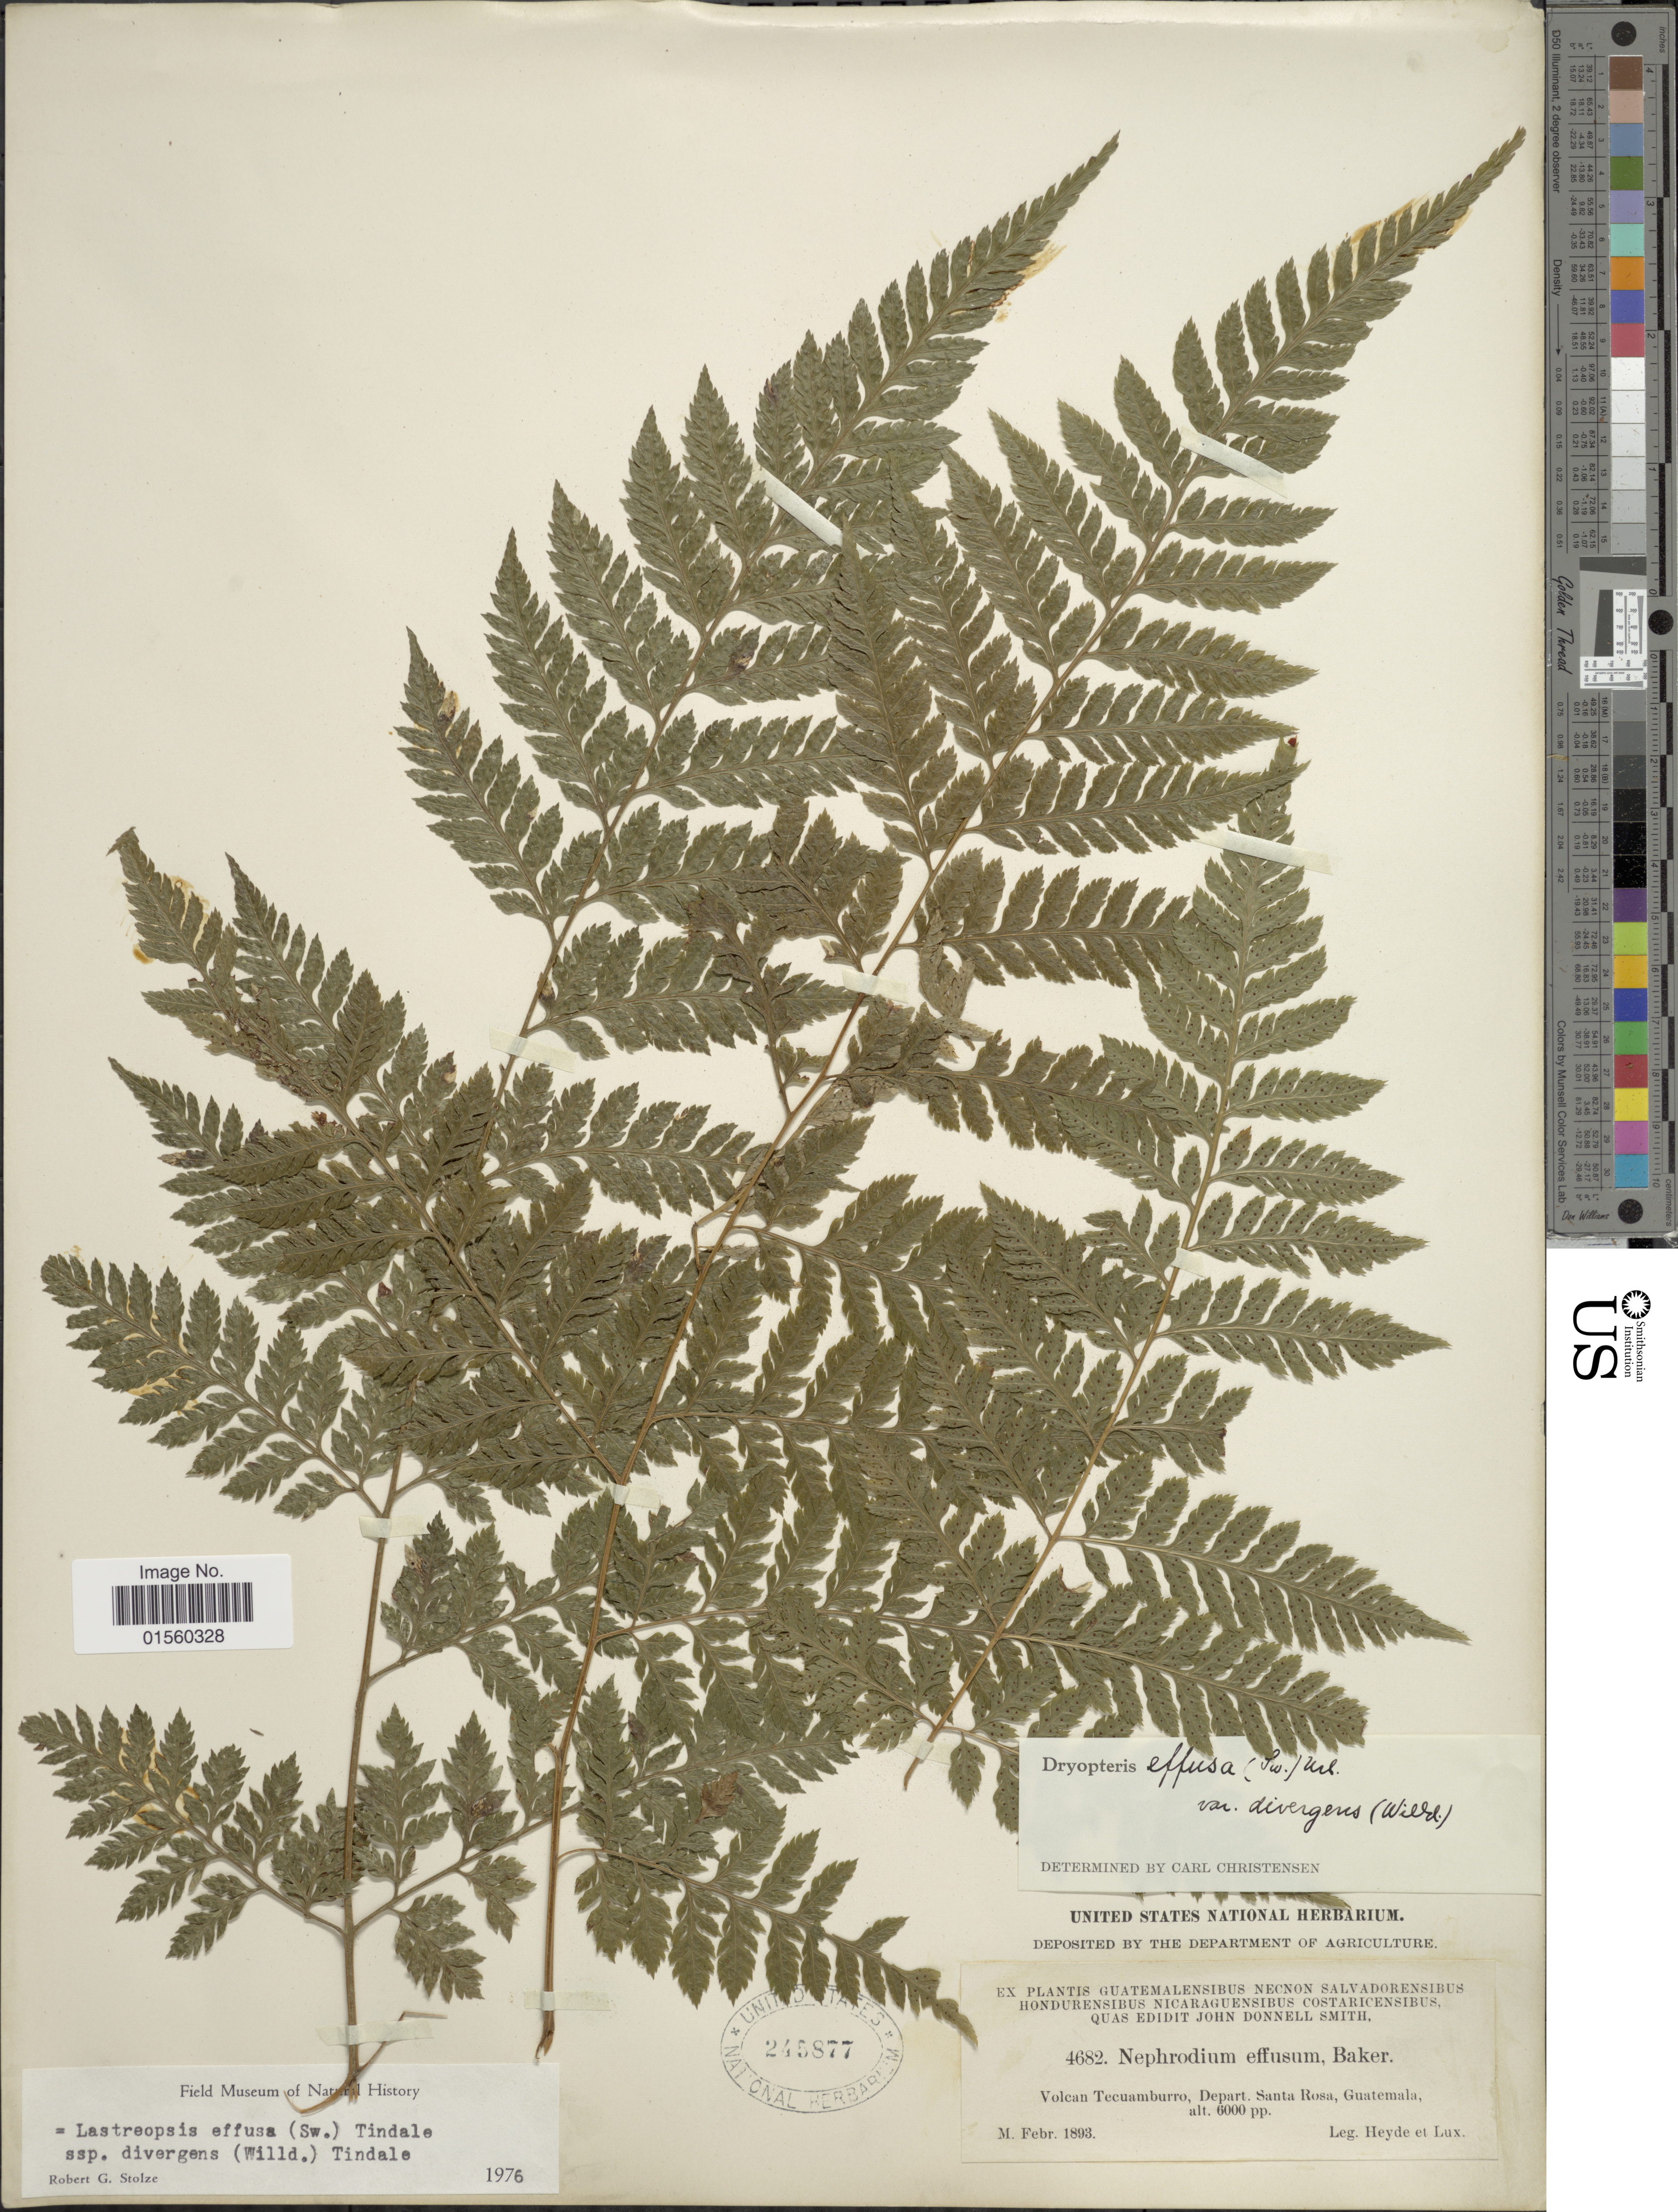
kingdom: Plantae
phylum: Tracheophyta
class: Polypodiopsida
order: Polypodiales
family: Dryopteridaceae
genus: Parapolystichum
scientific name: Parapolystichum effusum var. effusum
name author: (Sw.) Ching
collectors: Heyde & Lux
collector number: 4682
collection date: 1893-02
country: Guatemala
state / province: Santa Rosa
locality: Guatemalensibus, Volcan Tecuamburro, Depart. Santa Rosa, Guatemala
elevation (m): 1829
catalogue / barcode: US 245877